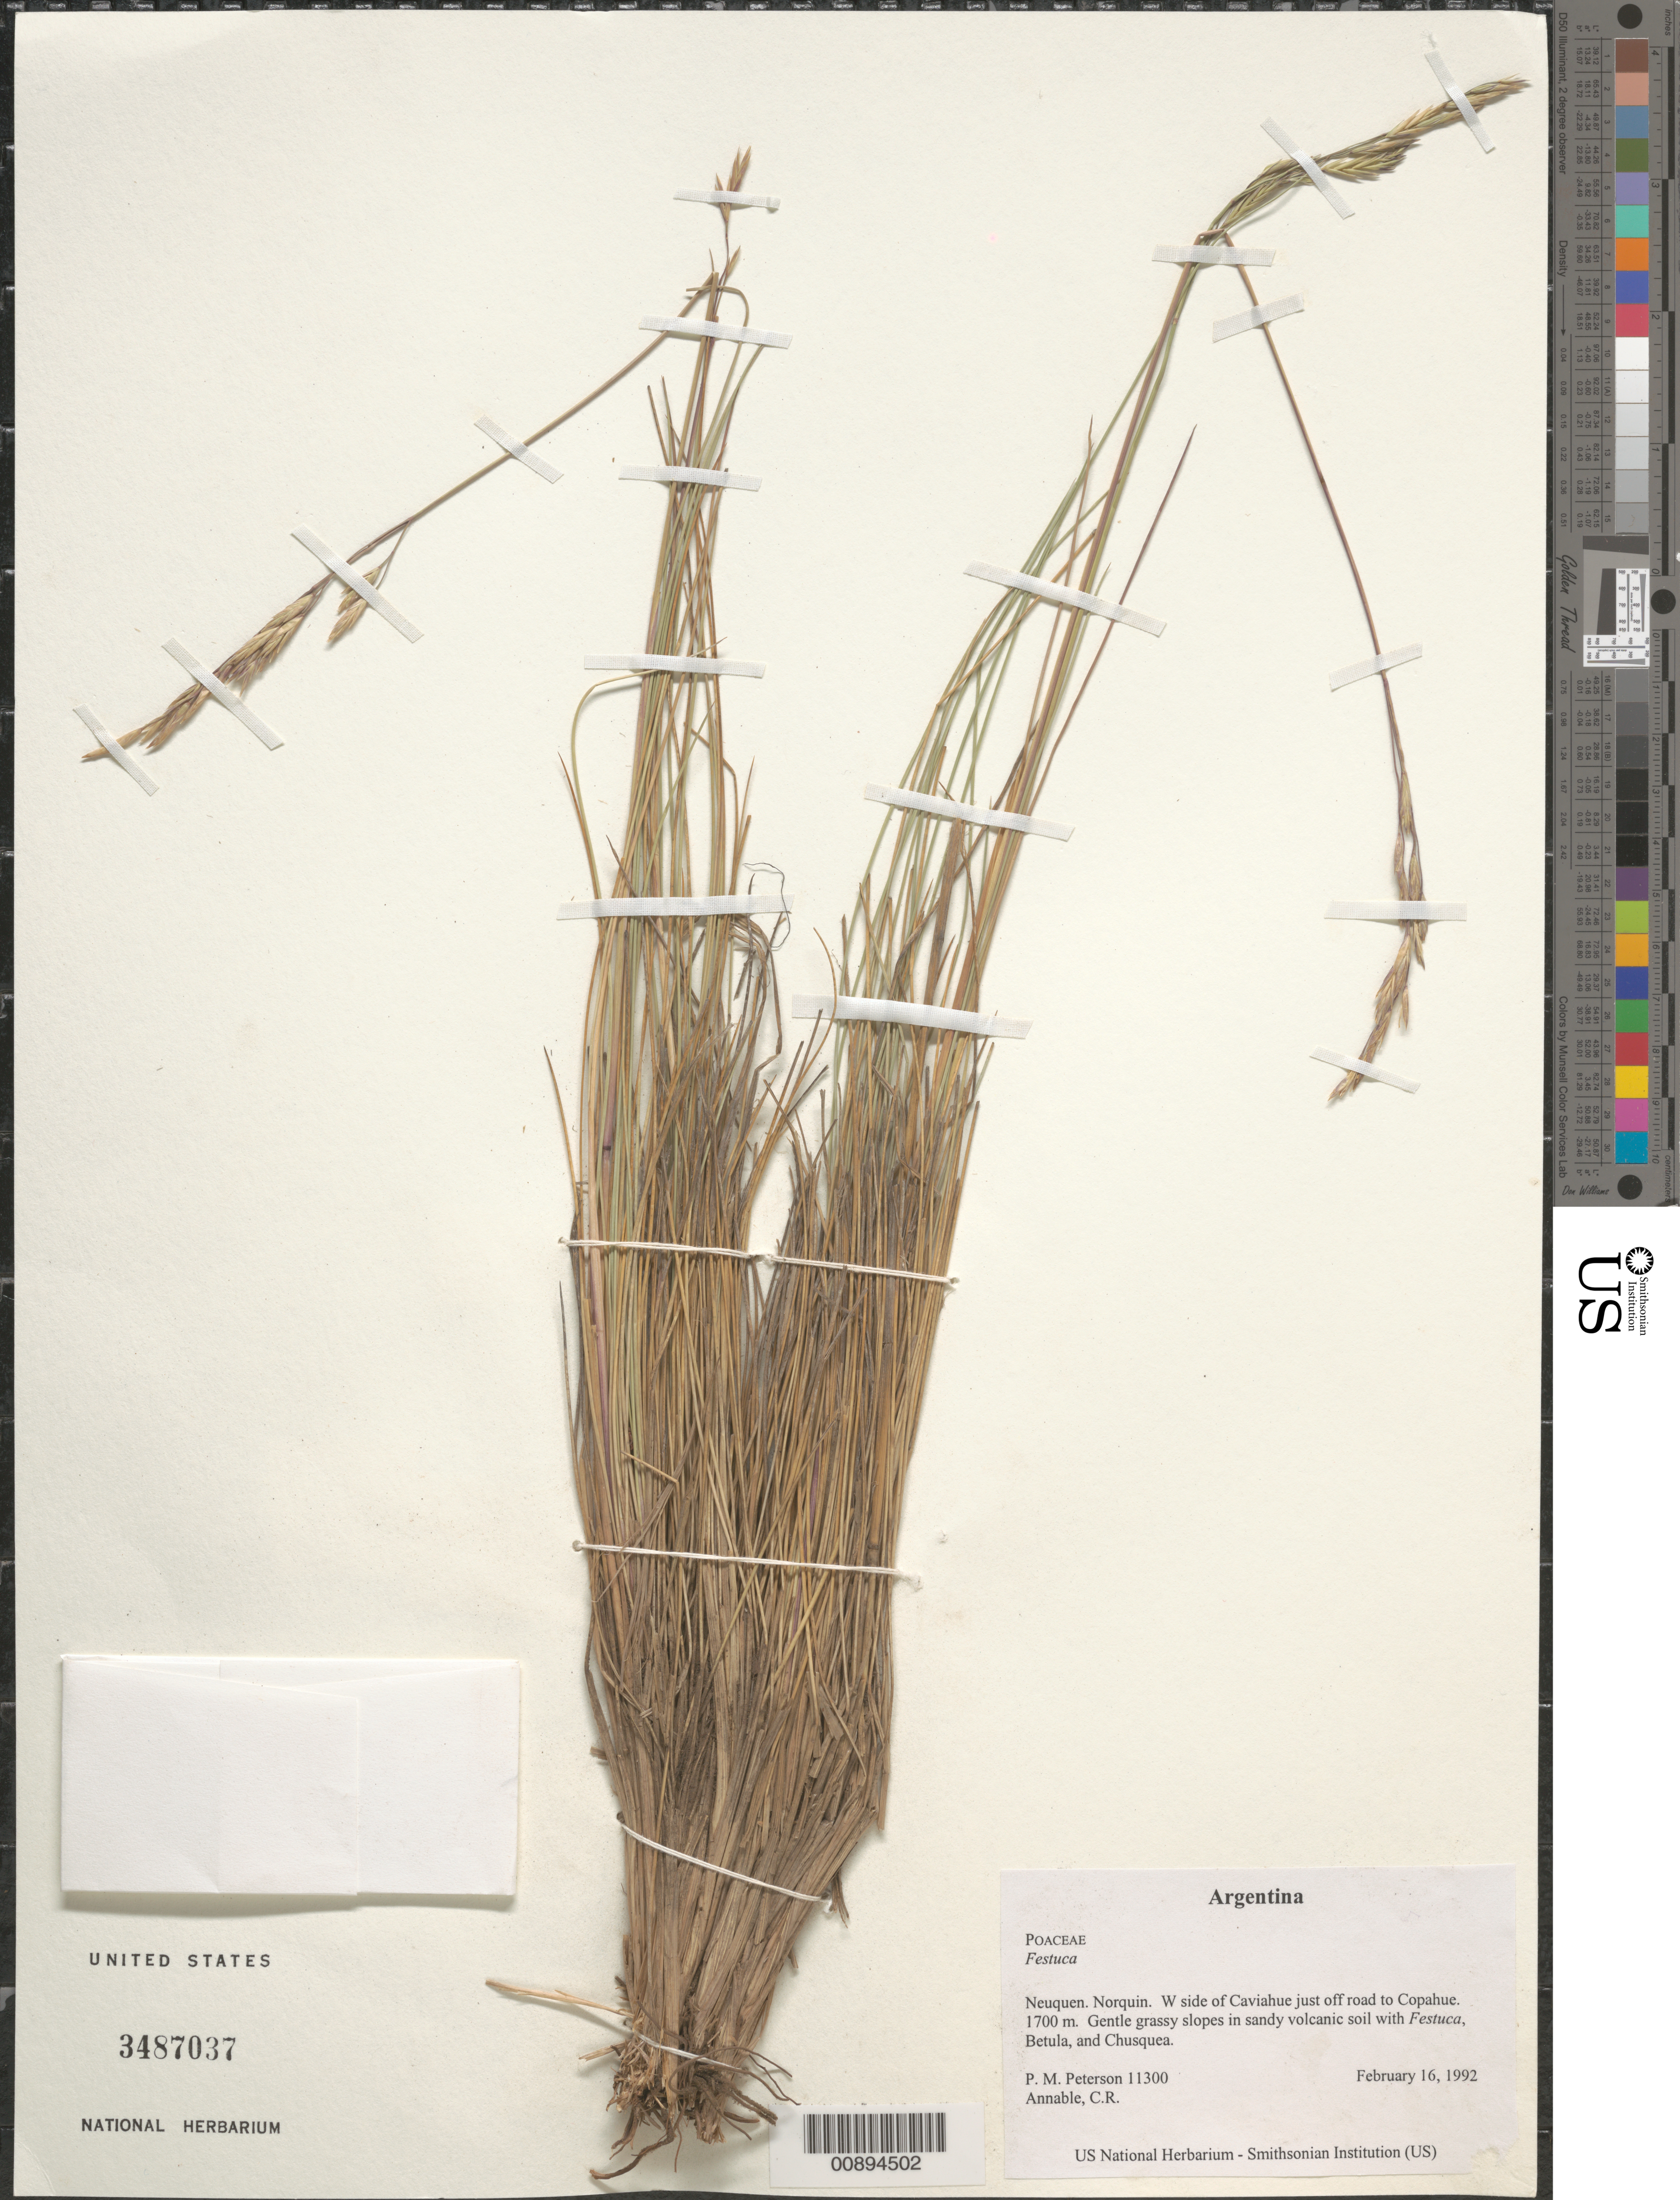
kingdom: Plantae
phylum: Tracheophyta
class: Liliopsida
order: Poales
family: Poaceae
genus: Festuca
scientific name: Festuca sp.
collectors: P. M. Peterson & C. R. Annable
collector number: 11300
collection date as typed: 16 Feb 1992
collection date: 1992-02-16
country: Argentina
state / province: Neuquen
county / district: Norquin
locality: W side of Caviahue just off road to Copahue.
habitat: Gentle grassy slopes in sandy volcanic soil with Festuca, Betula, and Chusquea.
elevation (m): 1700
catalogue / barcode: US 3487037